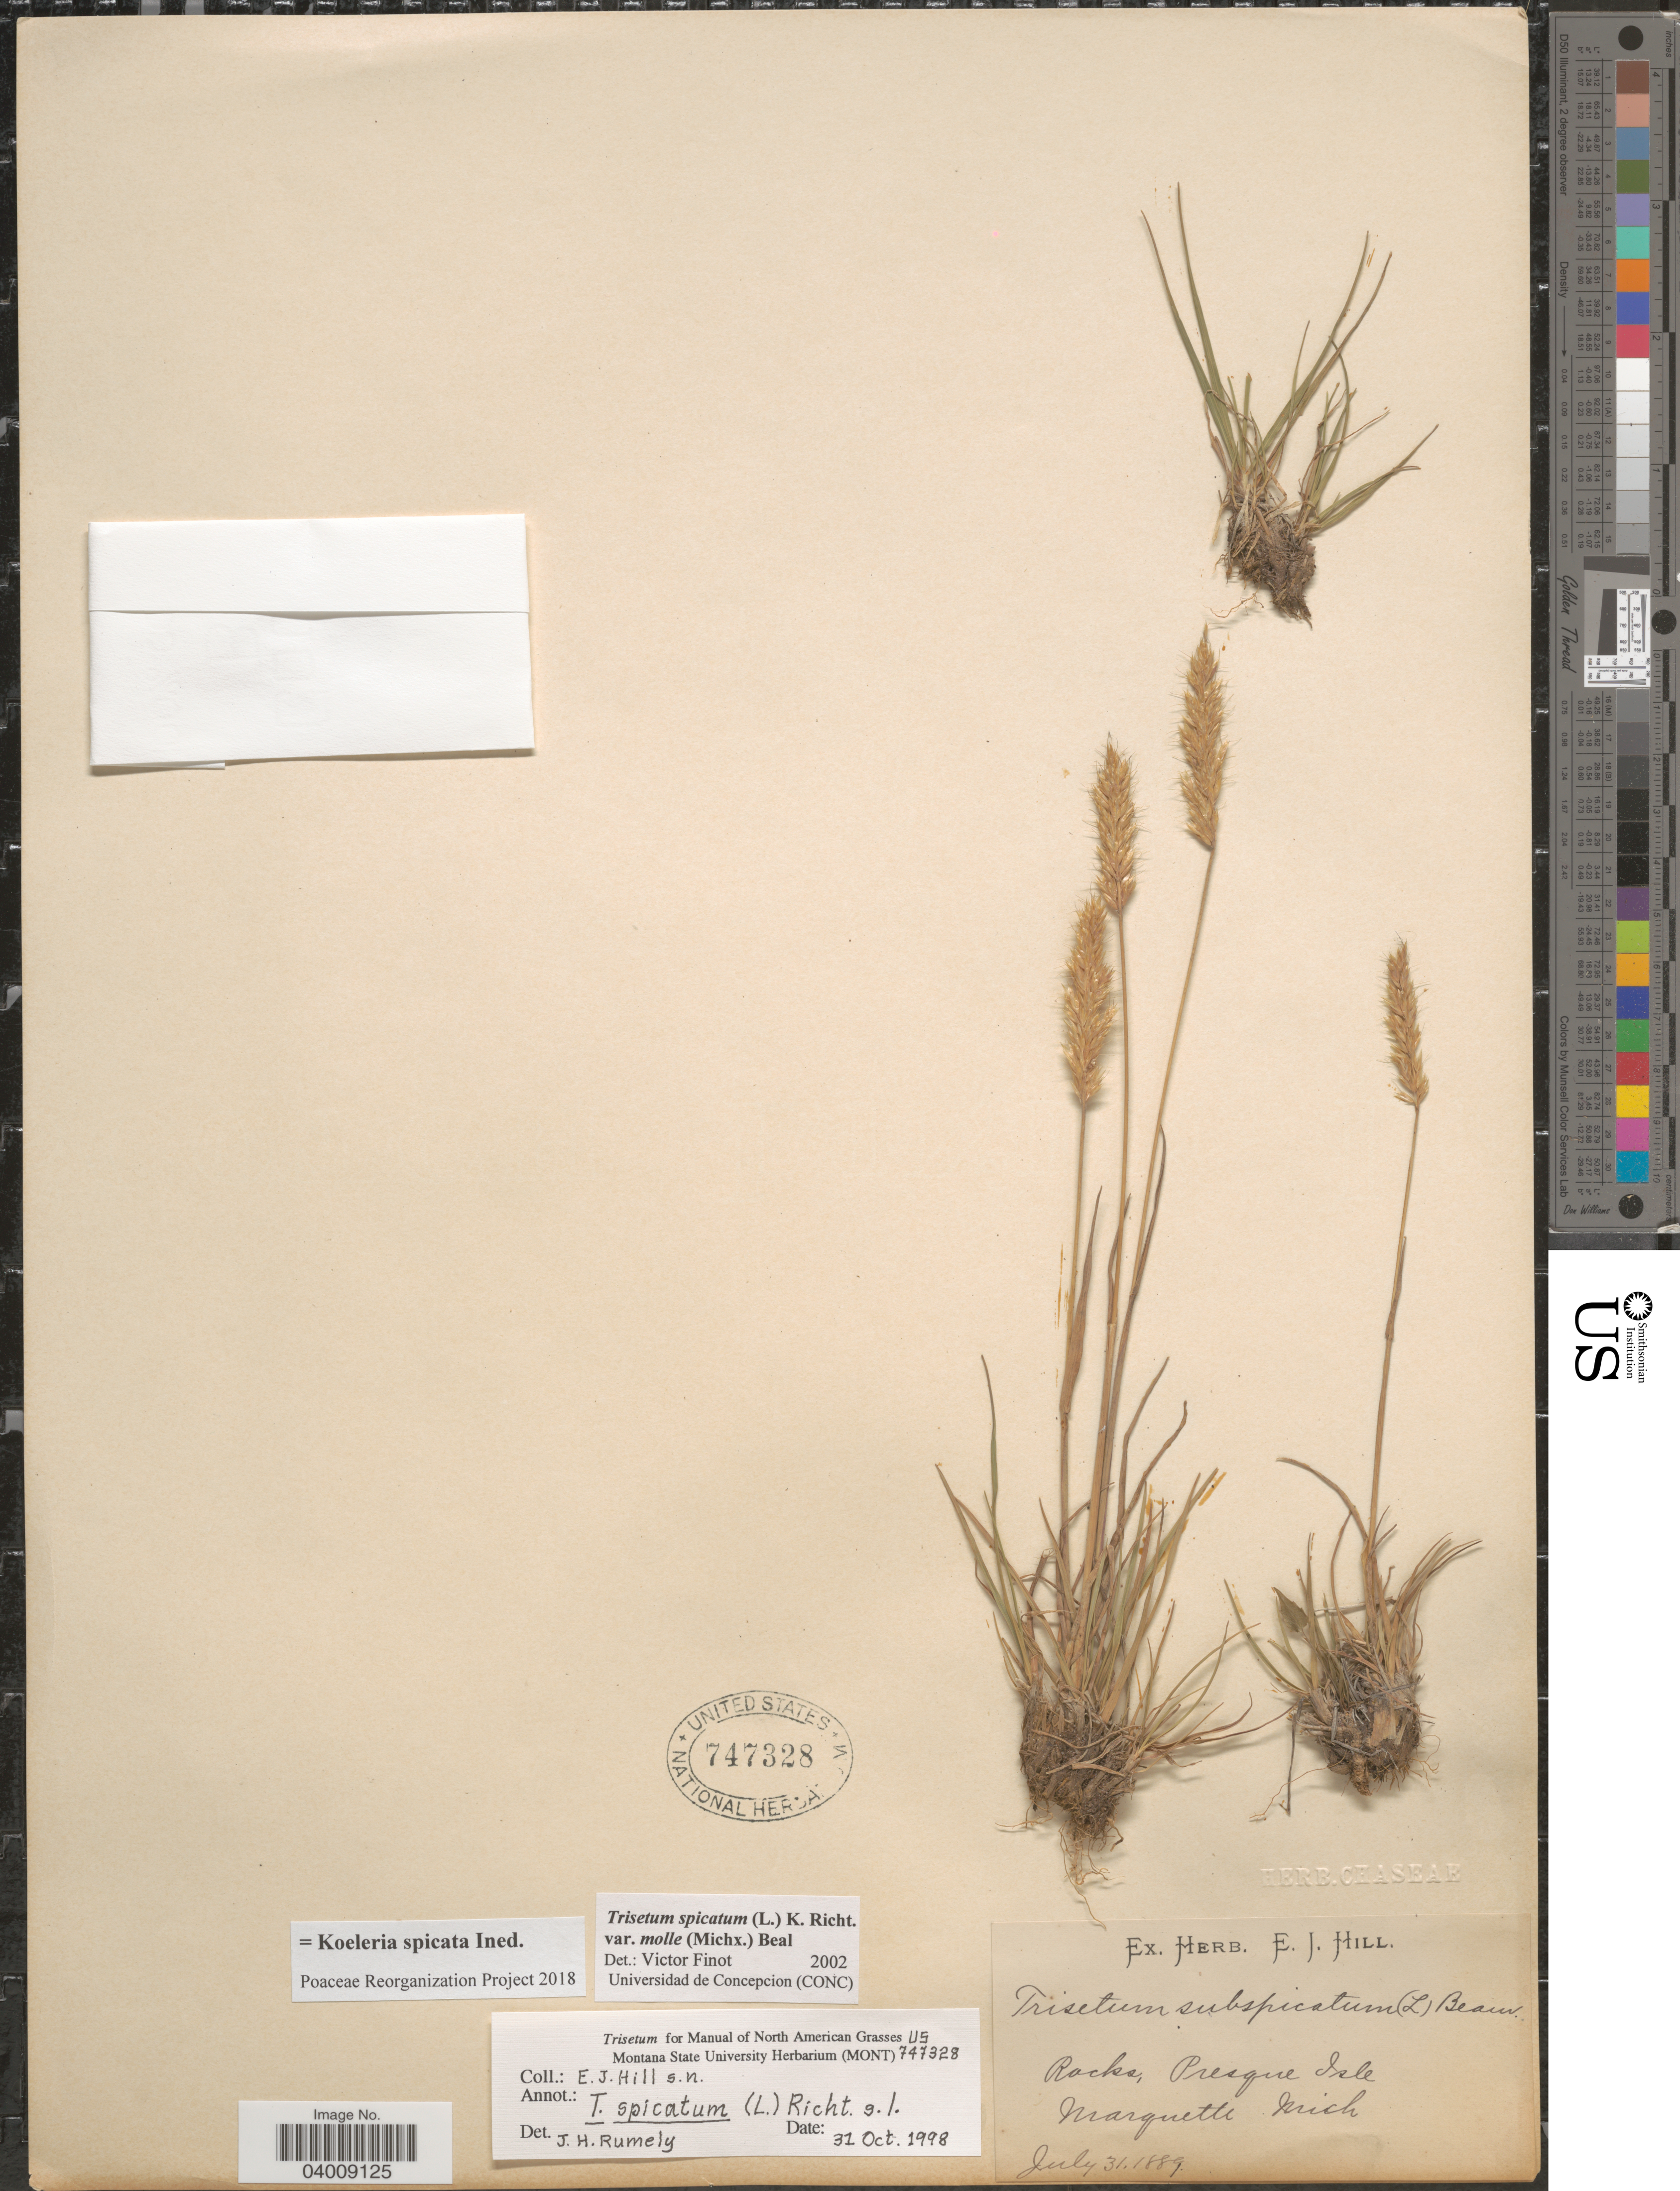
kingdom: Plantae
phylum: Tracheophyta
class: Liliopsida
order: Poales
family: Poaceae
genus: Koeleria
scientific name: Koeleria spicata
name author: (L.) Barberá et al.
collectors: Ex herb. E. J. Hill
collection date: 1889-07-31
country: United States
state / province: Michigan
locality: Rocks, Presque Isle. Marquette.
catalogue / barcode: US 747328